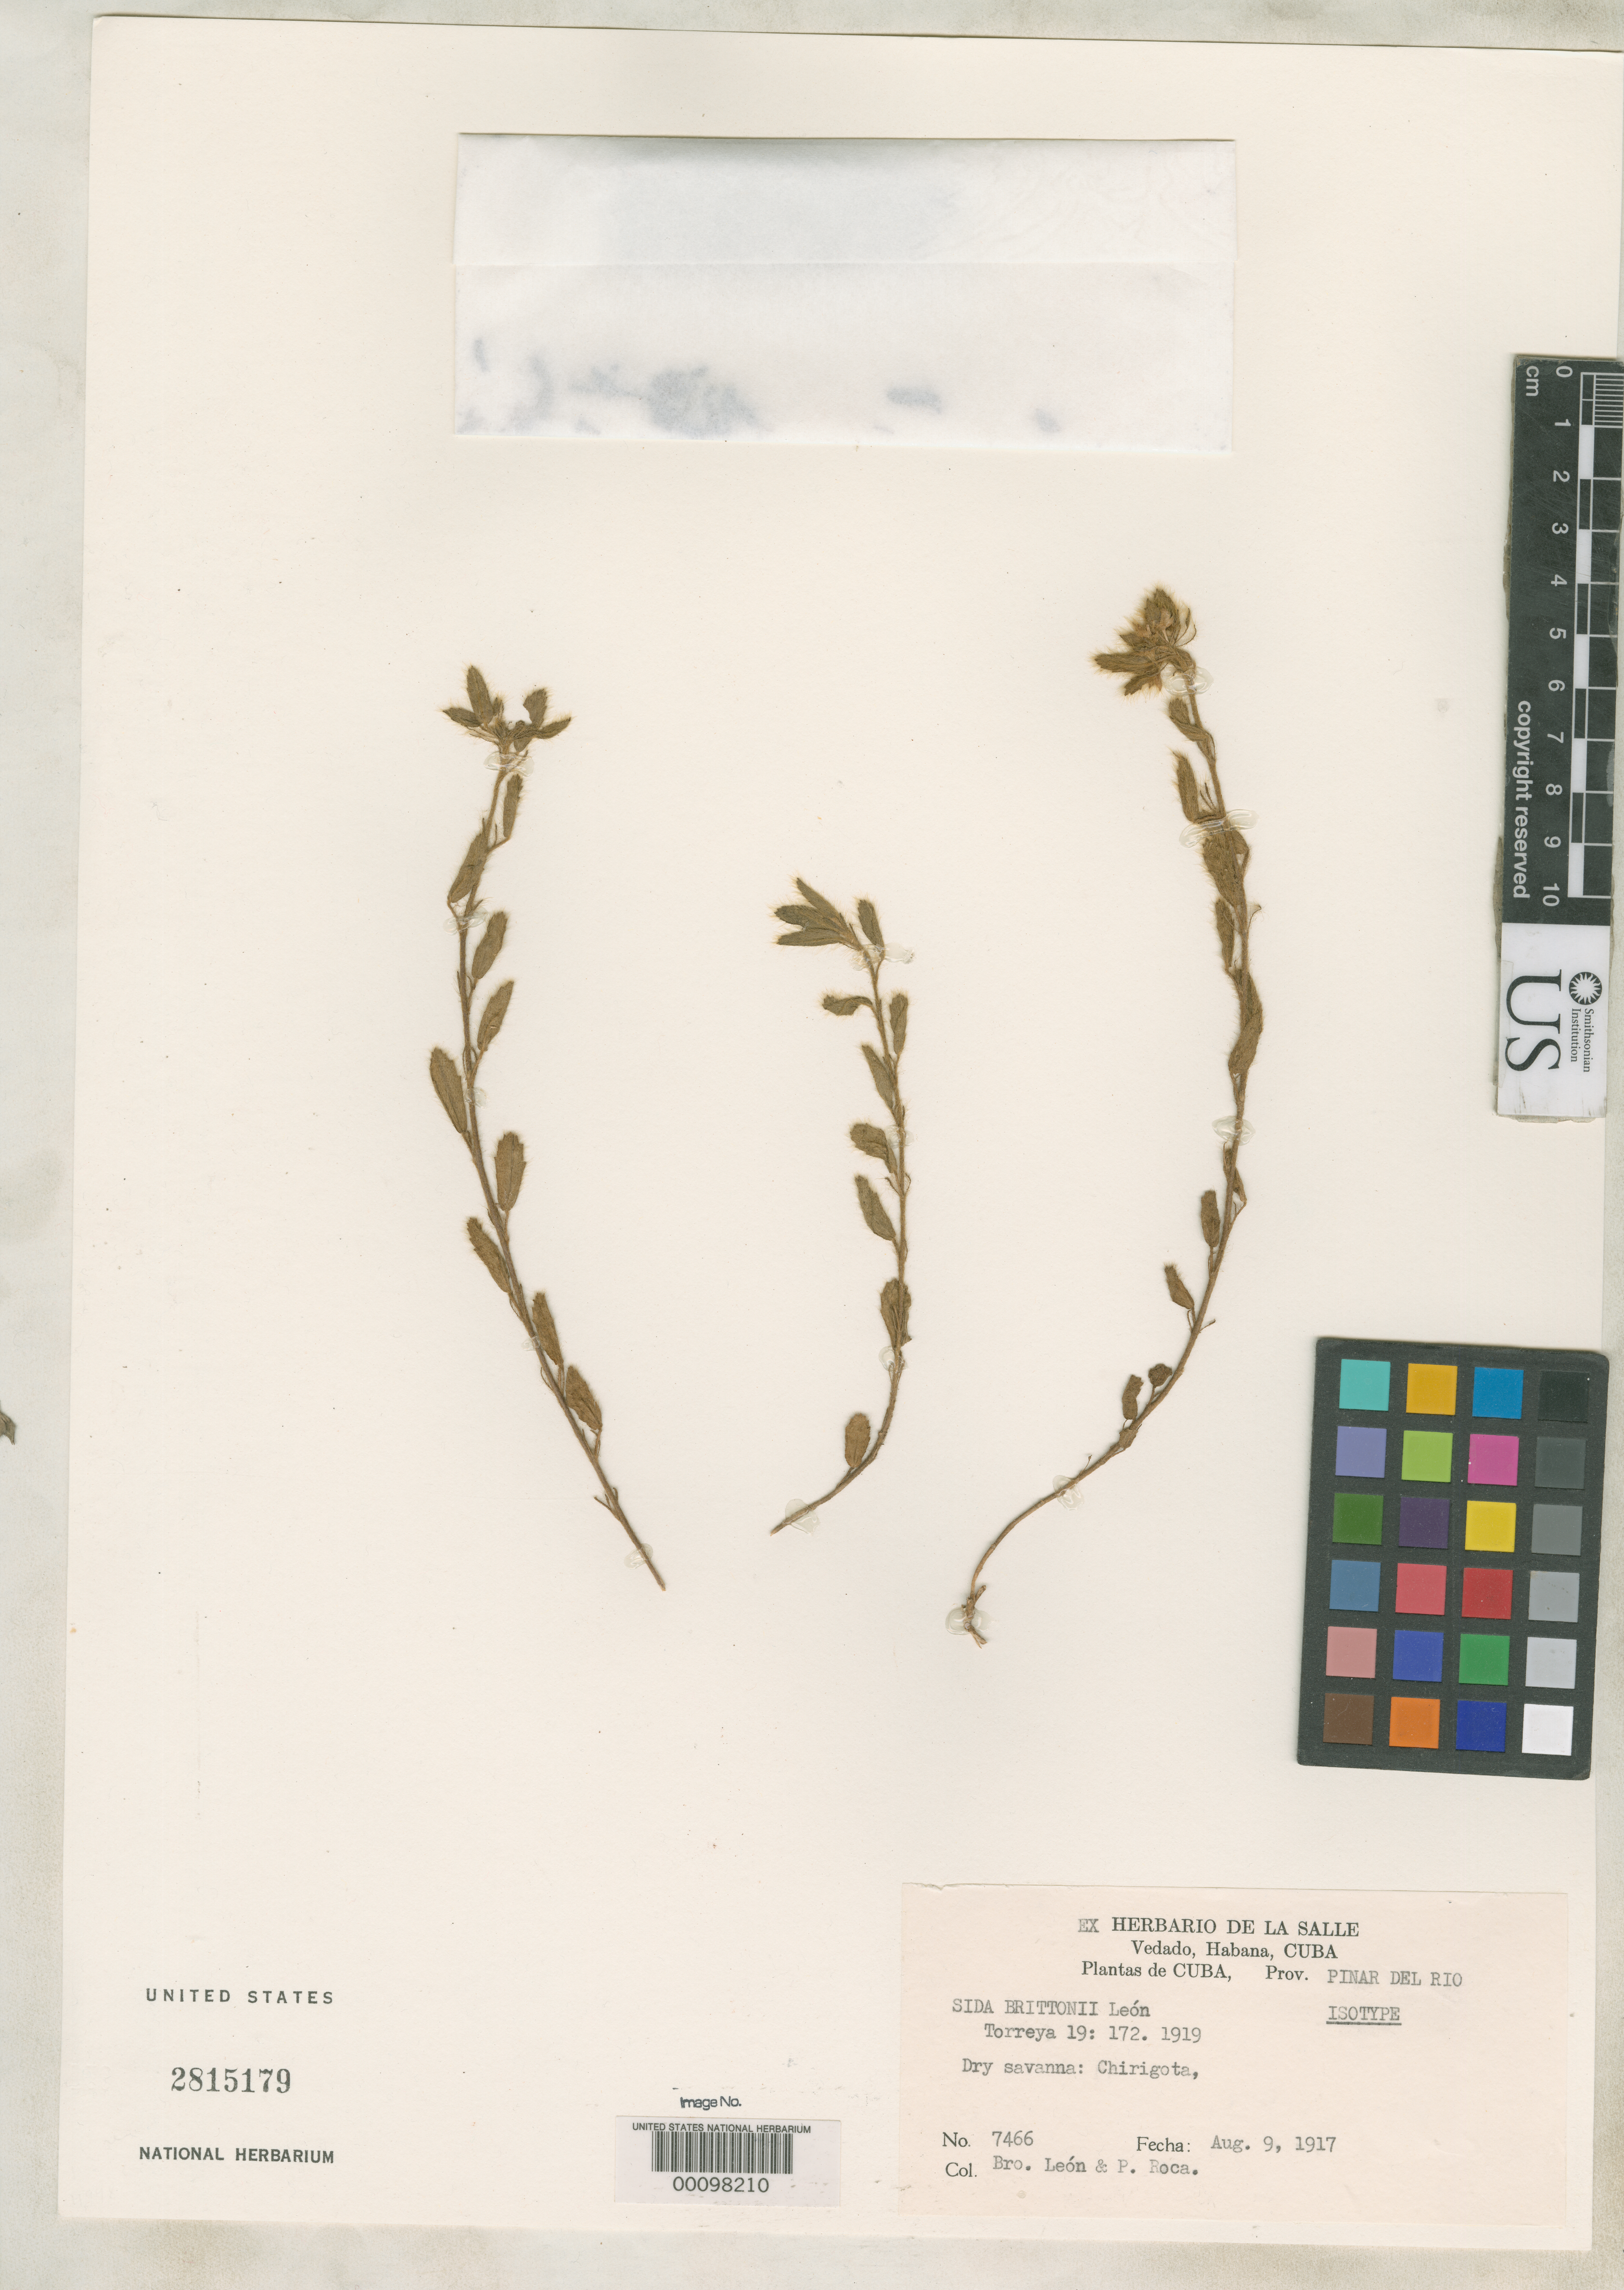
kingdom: Plantae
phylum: Tracheophyta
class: Magnoliopsida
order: Malvales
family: Malvaceae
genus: Sida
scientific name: Sida brittonii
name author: León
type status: Isotype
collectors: Bro. León & M. Roca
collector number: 7466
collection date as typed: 09 Aug 1917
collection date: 1917-08-09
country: Cuba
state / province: Pinar del Río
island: Greater Antilles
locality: Chirigota.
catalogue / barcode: US 2815179